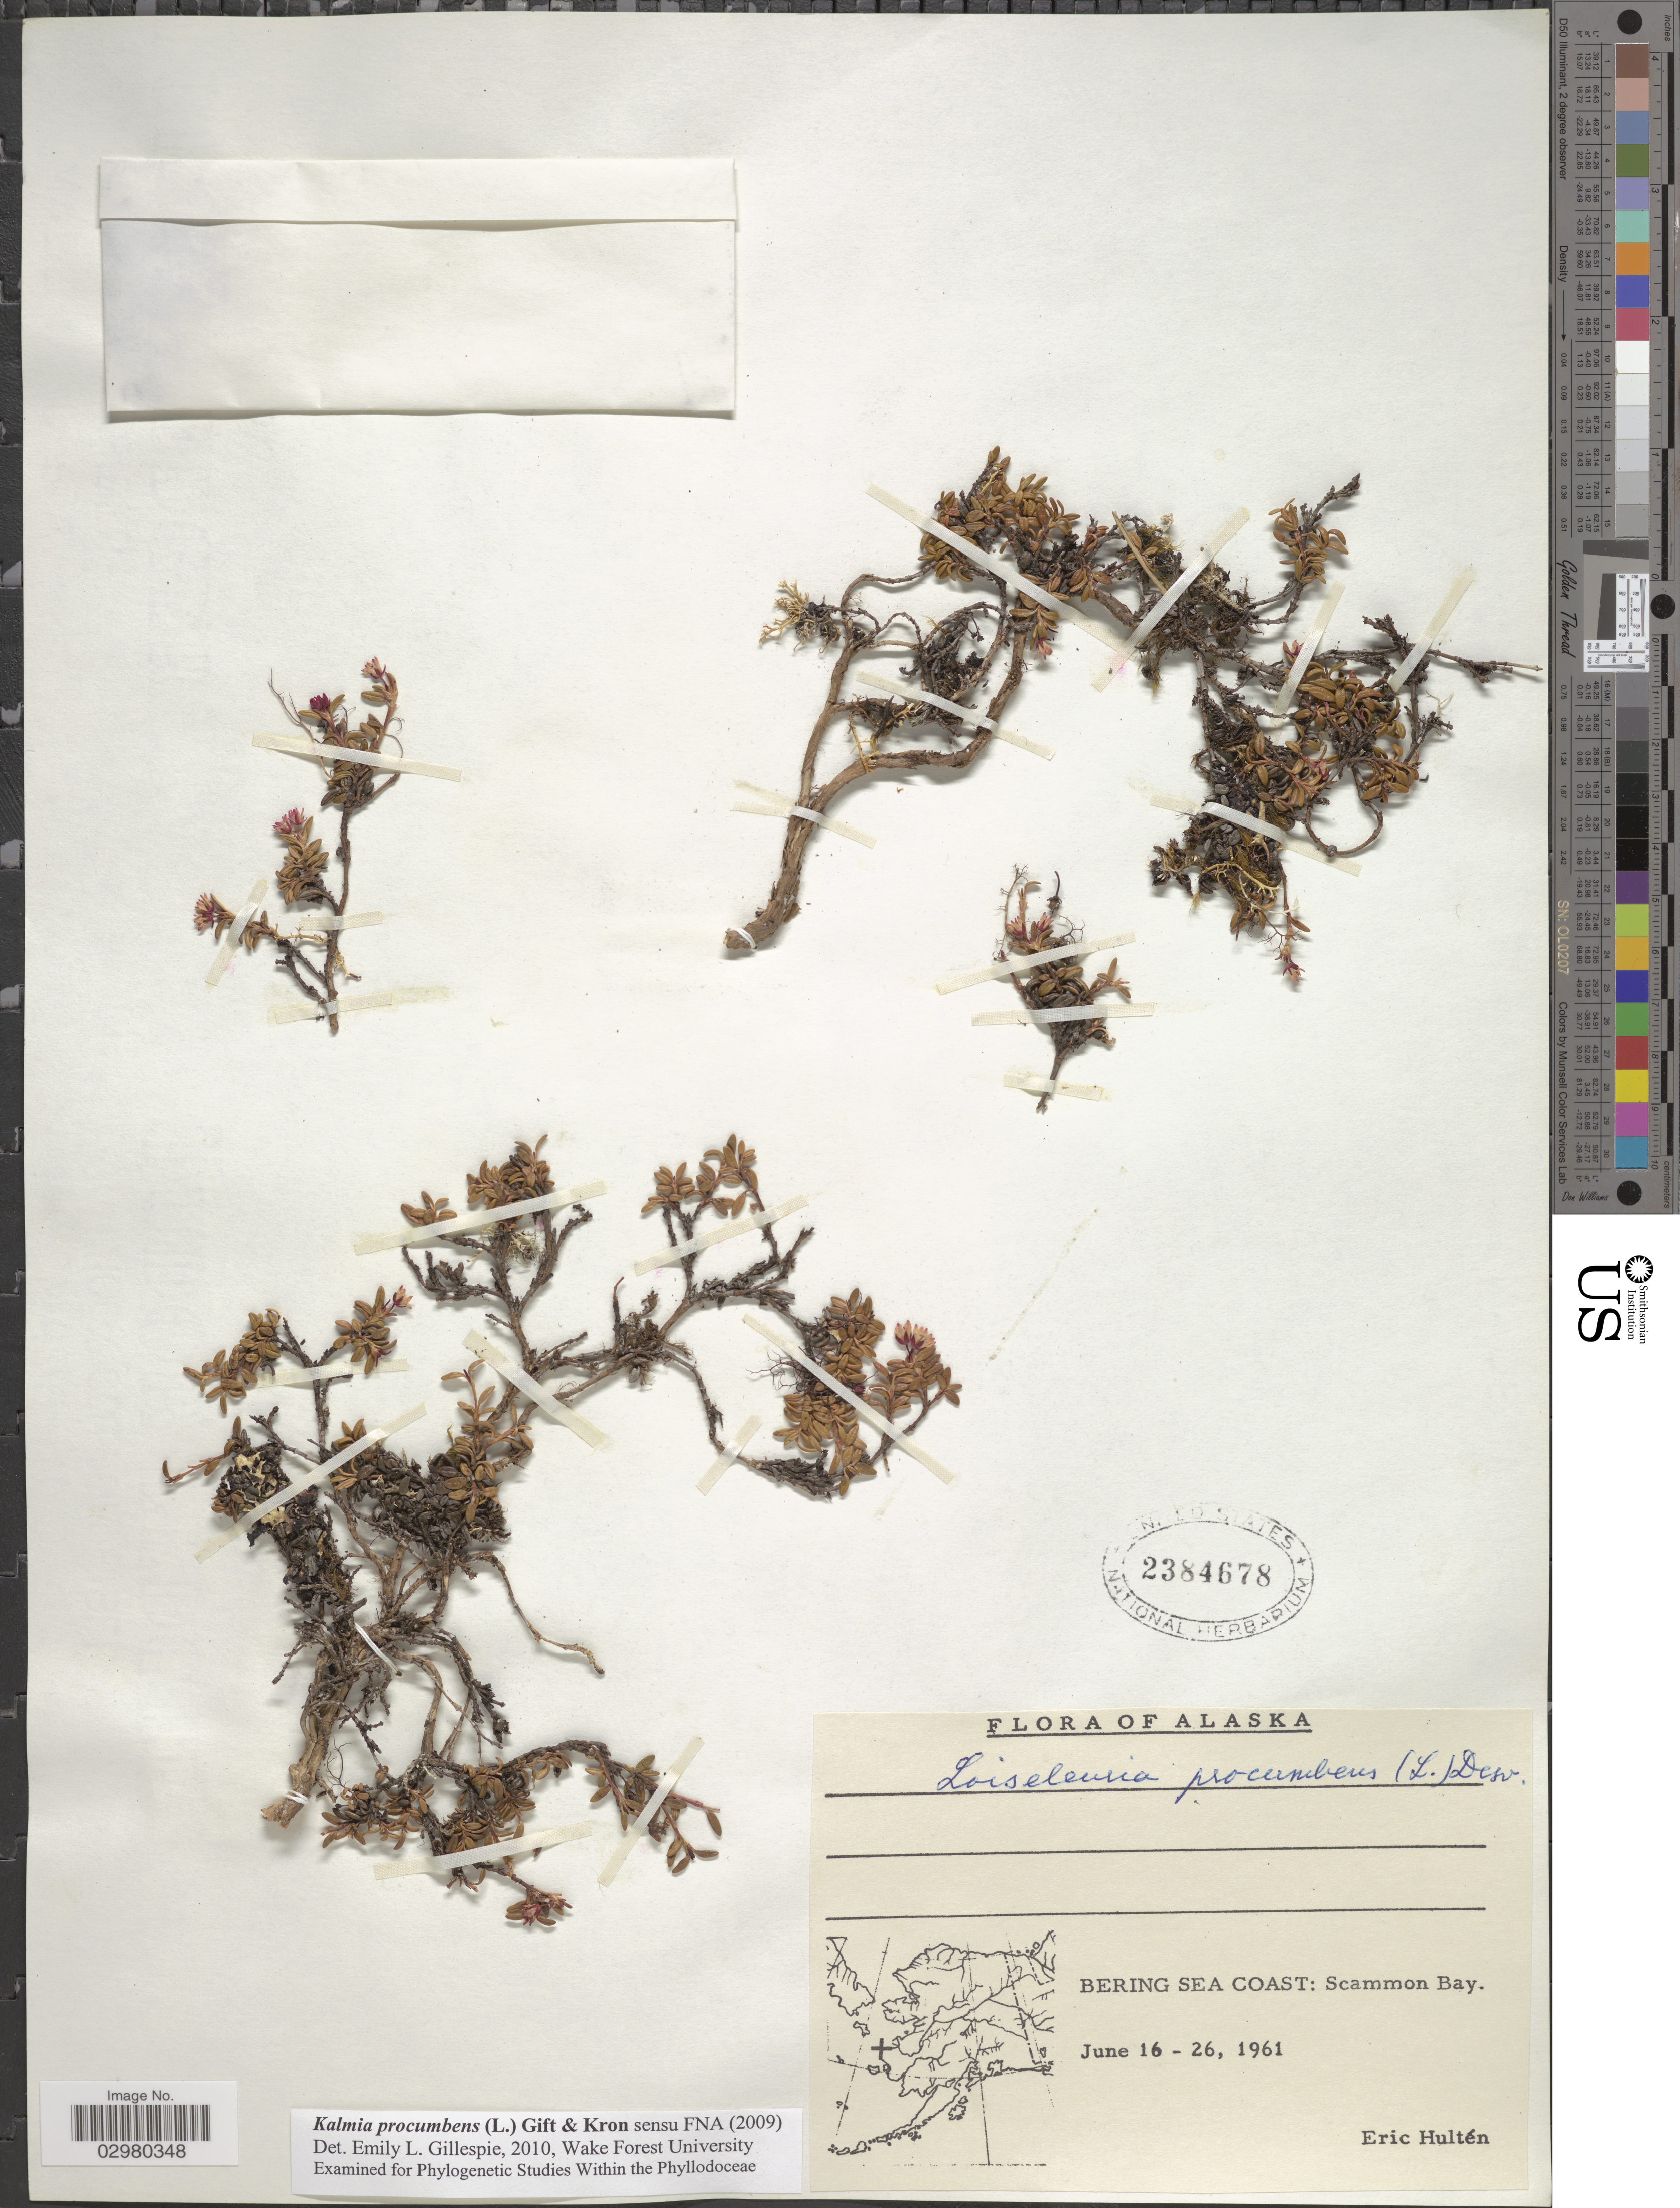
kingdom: Plantae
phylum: Tracheophyta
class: Magnoliopsida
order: Ericales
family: Ericaceae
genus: Loiseleuria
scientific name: Loiseleuria procumbens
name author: (L.) Desv.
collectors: E. G. Hultén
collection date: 1961-06-16/1961-06-26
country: United States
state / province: Alaska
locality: Bering Sea Coast: Scammon Bay.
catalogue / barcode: US 2384678